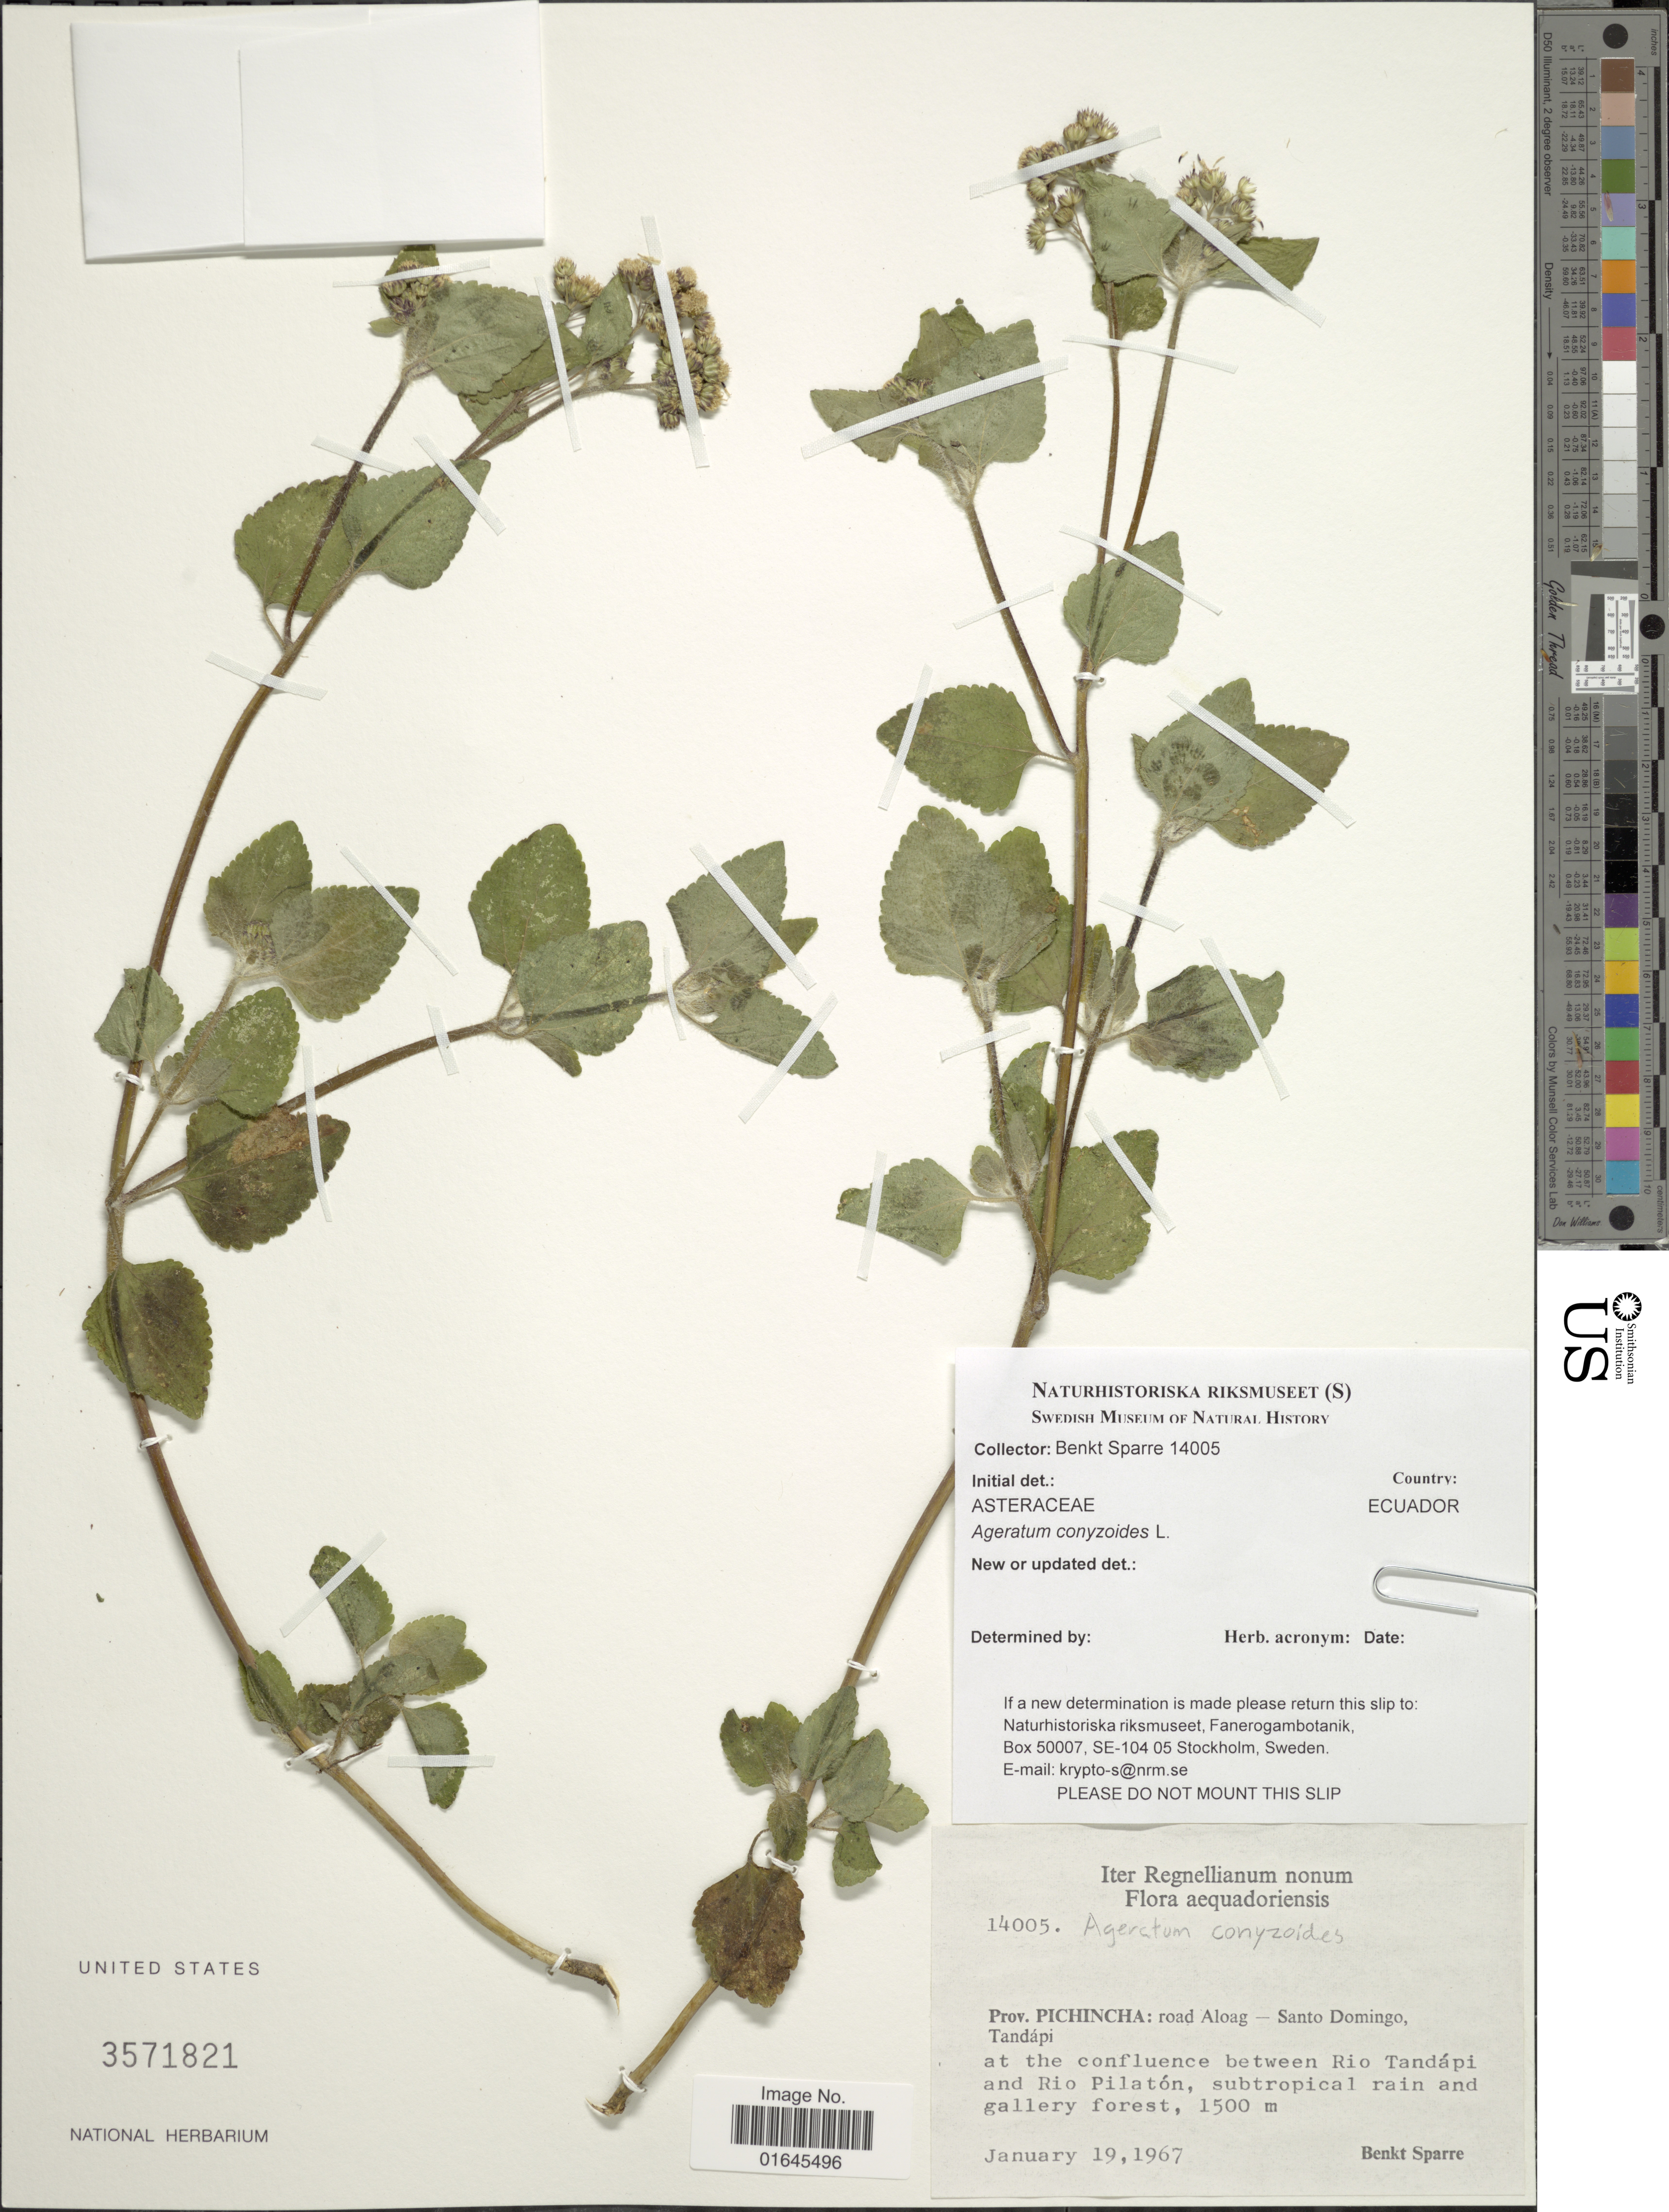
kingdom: Plantae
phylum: Tracheophyta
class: Magnoliopsida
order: Asterales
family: Asteraceae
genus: Ageratum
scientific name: Ageratum conyzoides subsp. conyzoides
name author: L.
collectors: B. Sparre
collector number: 14005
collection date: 1967-01-19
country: Ecuador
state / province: Pichincha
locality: Road Aloag - Santo Domingo, Tandápi at the confluence between Rio Tandápi and Rio Pilatón, subtropical rain and gallery forest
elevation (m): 1500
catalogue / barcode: US 3571821